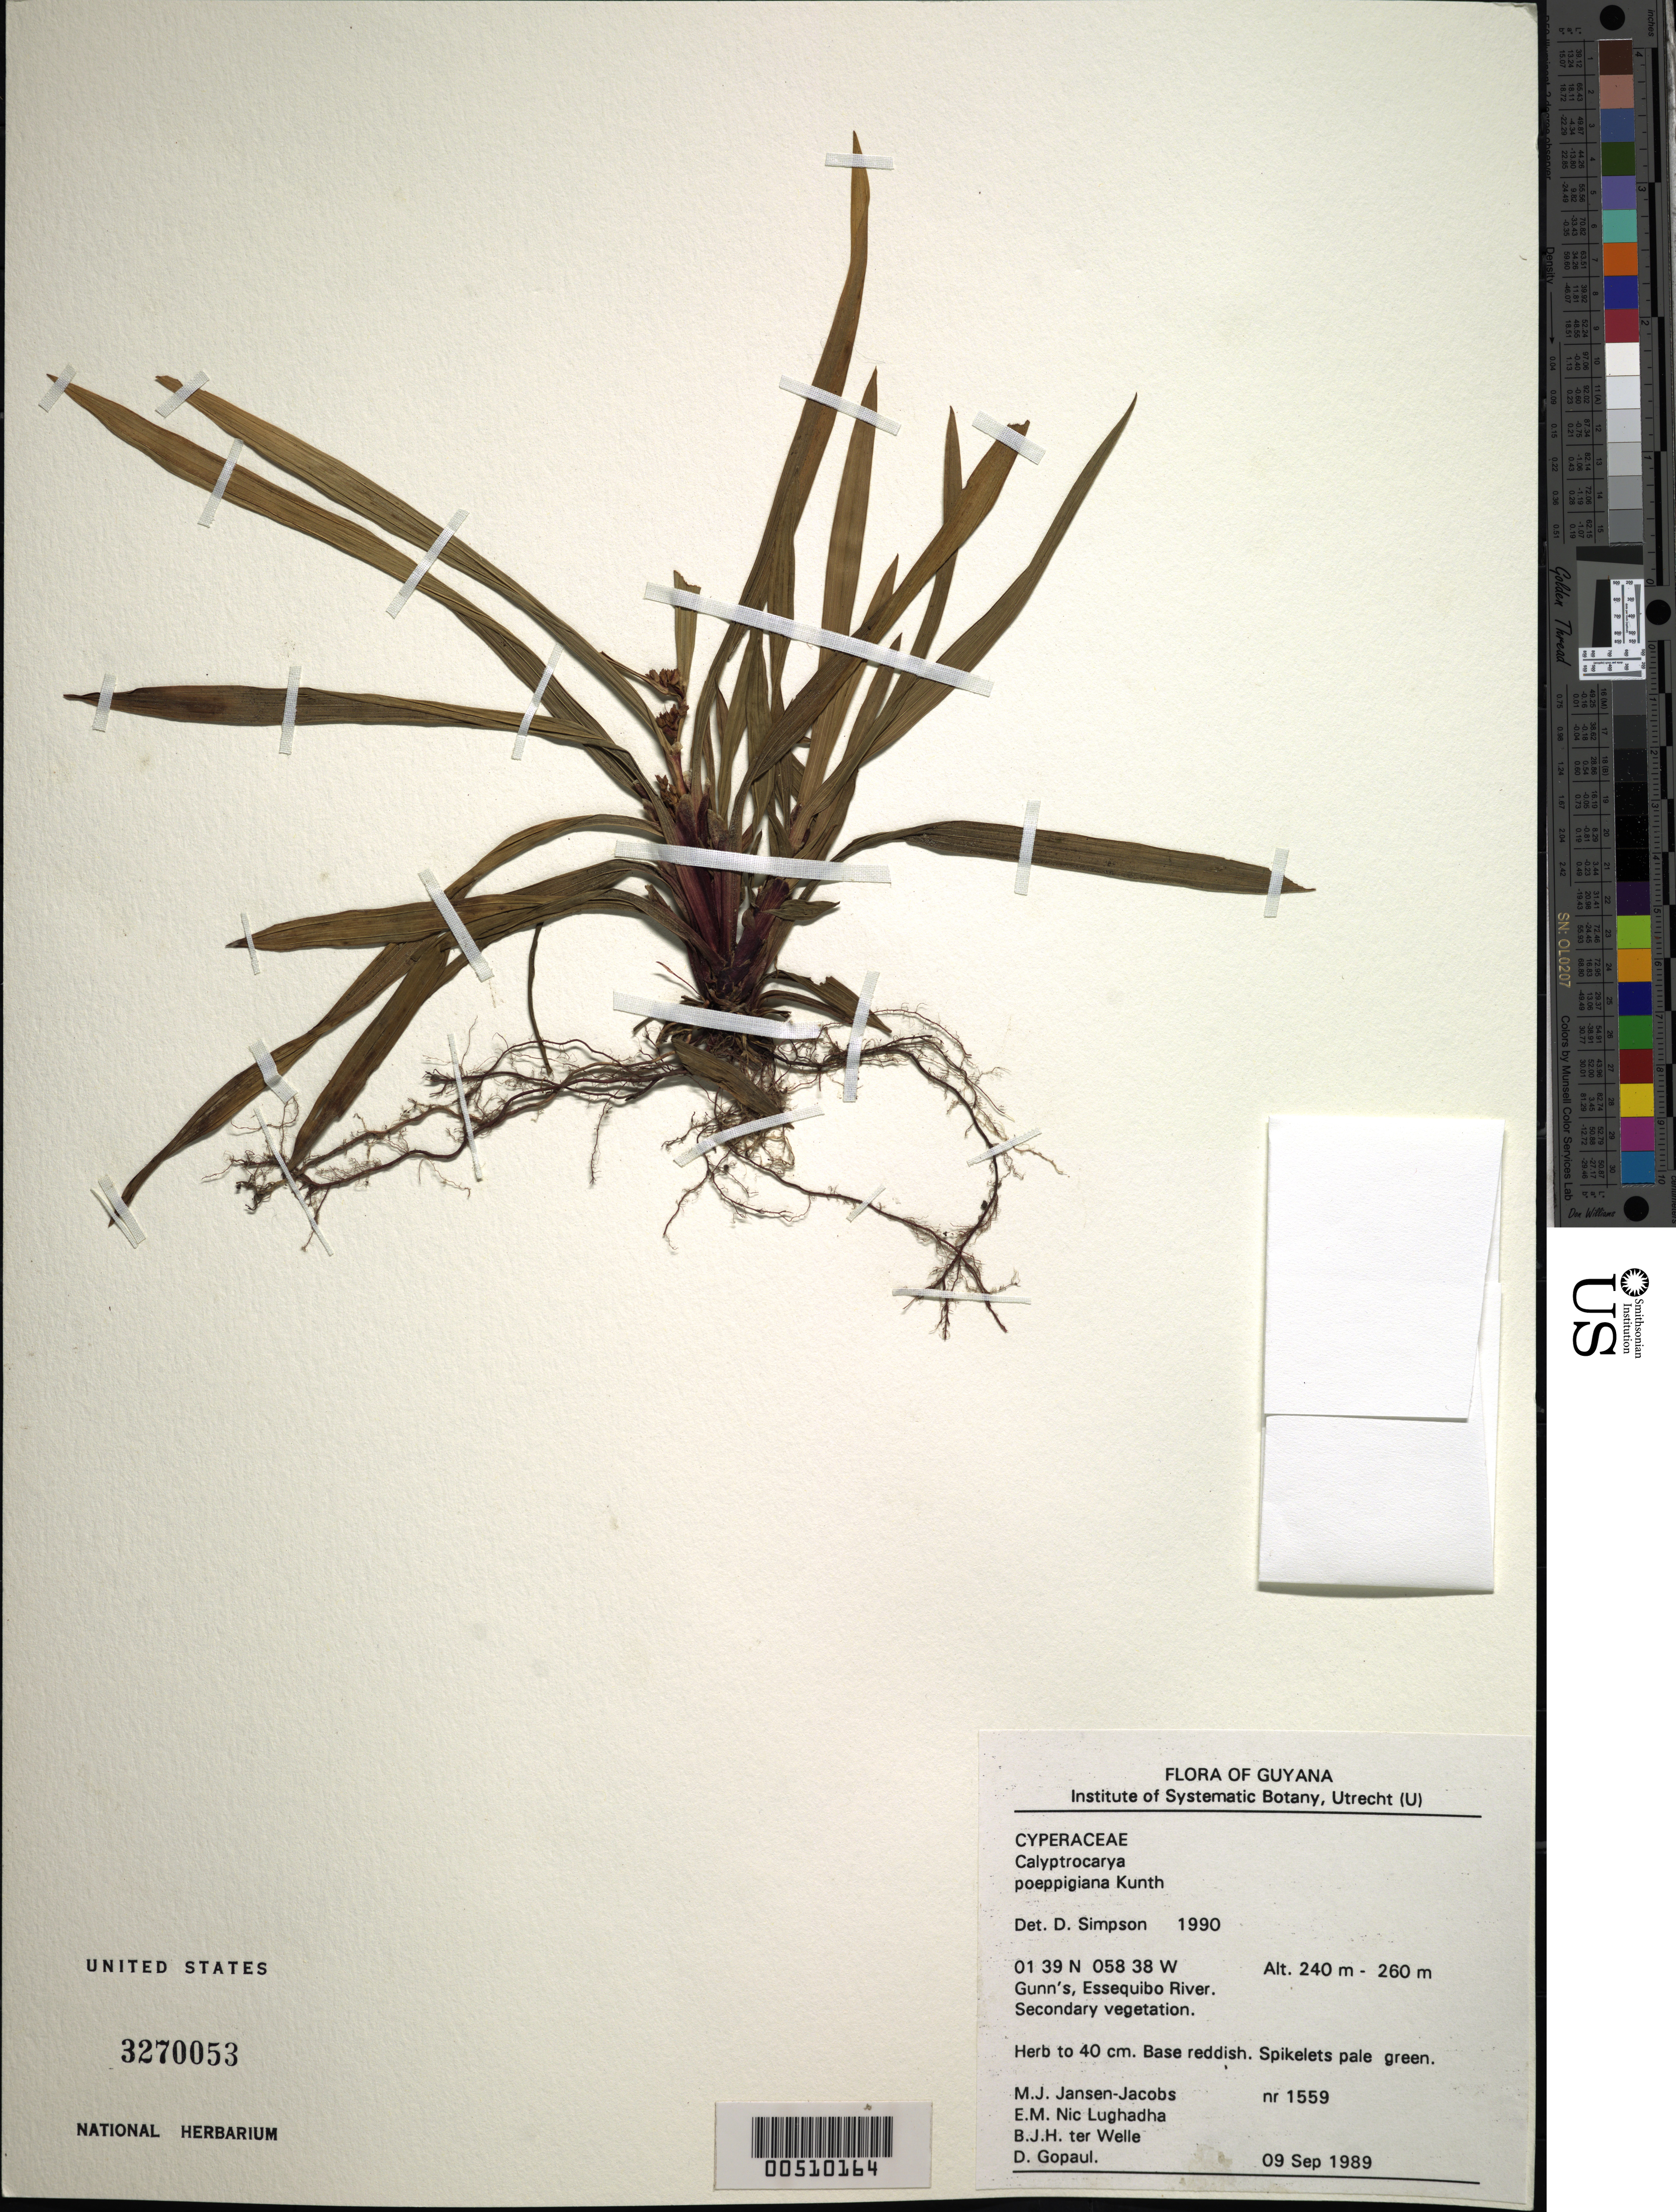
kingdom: Plantae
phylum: Tracheophyta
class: Liliopsida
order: Poales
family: Cyperaceae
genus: Calyptrocarya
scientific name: Calyptrocarya poeppigiana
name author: Kunth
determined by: Simpson, D.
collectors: M. J. Jansen-Jacobs, E. Nic Lughadha, B. Welle & D. Gopaul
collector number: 1559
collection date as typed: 09 Sep 1989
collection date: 1989-09-09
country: Guyana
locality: Gunn's Essequibo River.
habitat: Secondary vegetation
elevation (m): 240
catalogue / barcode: US 3270053